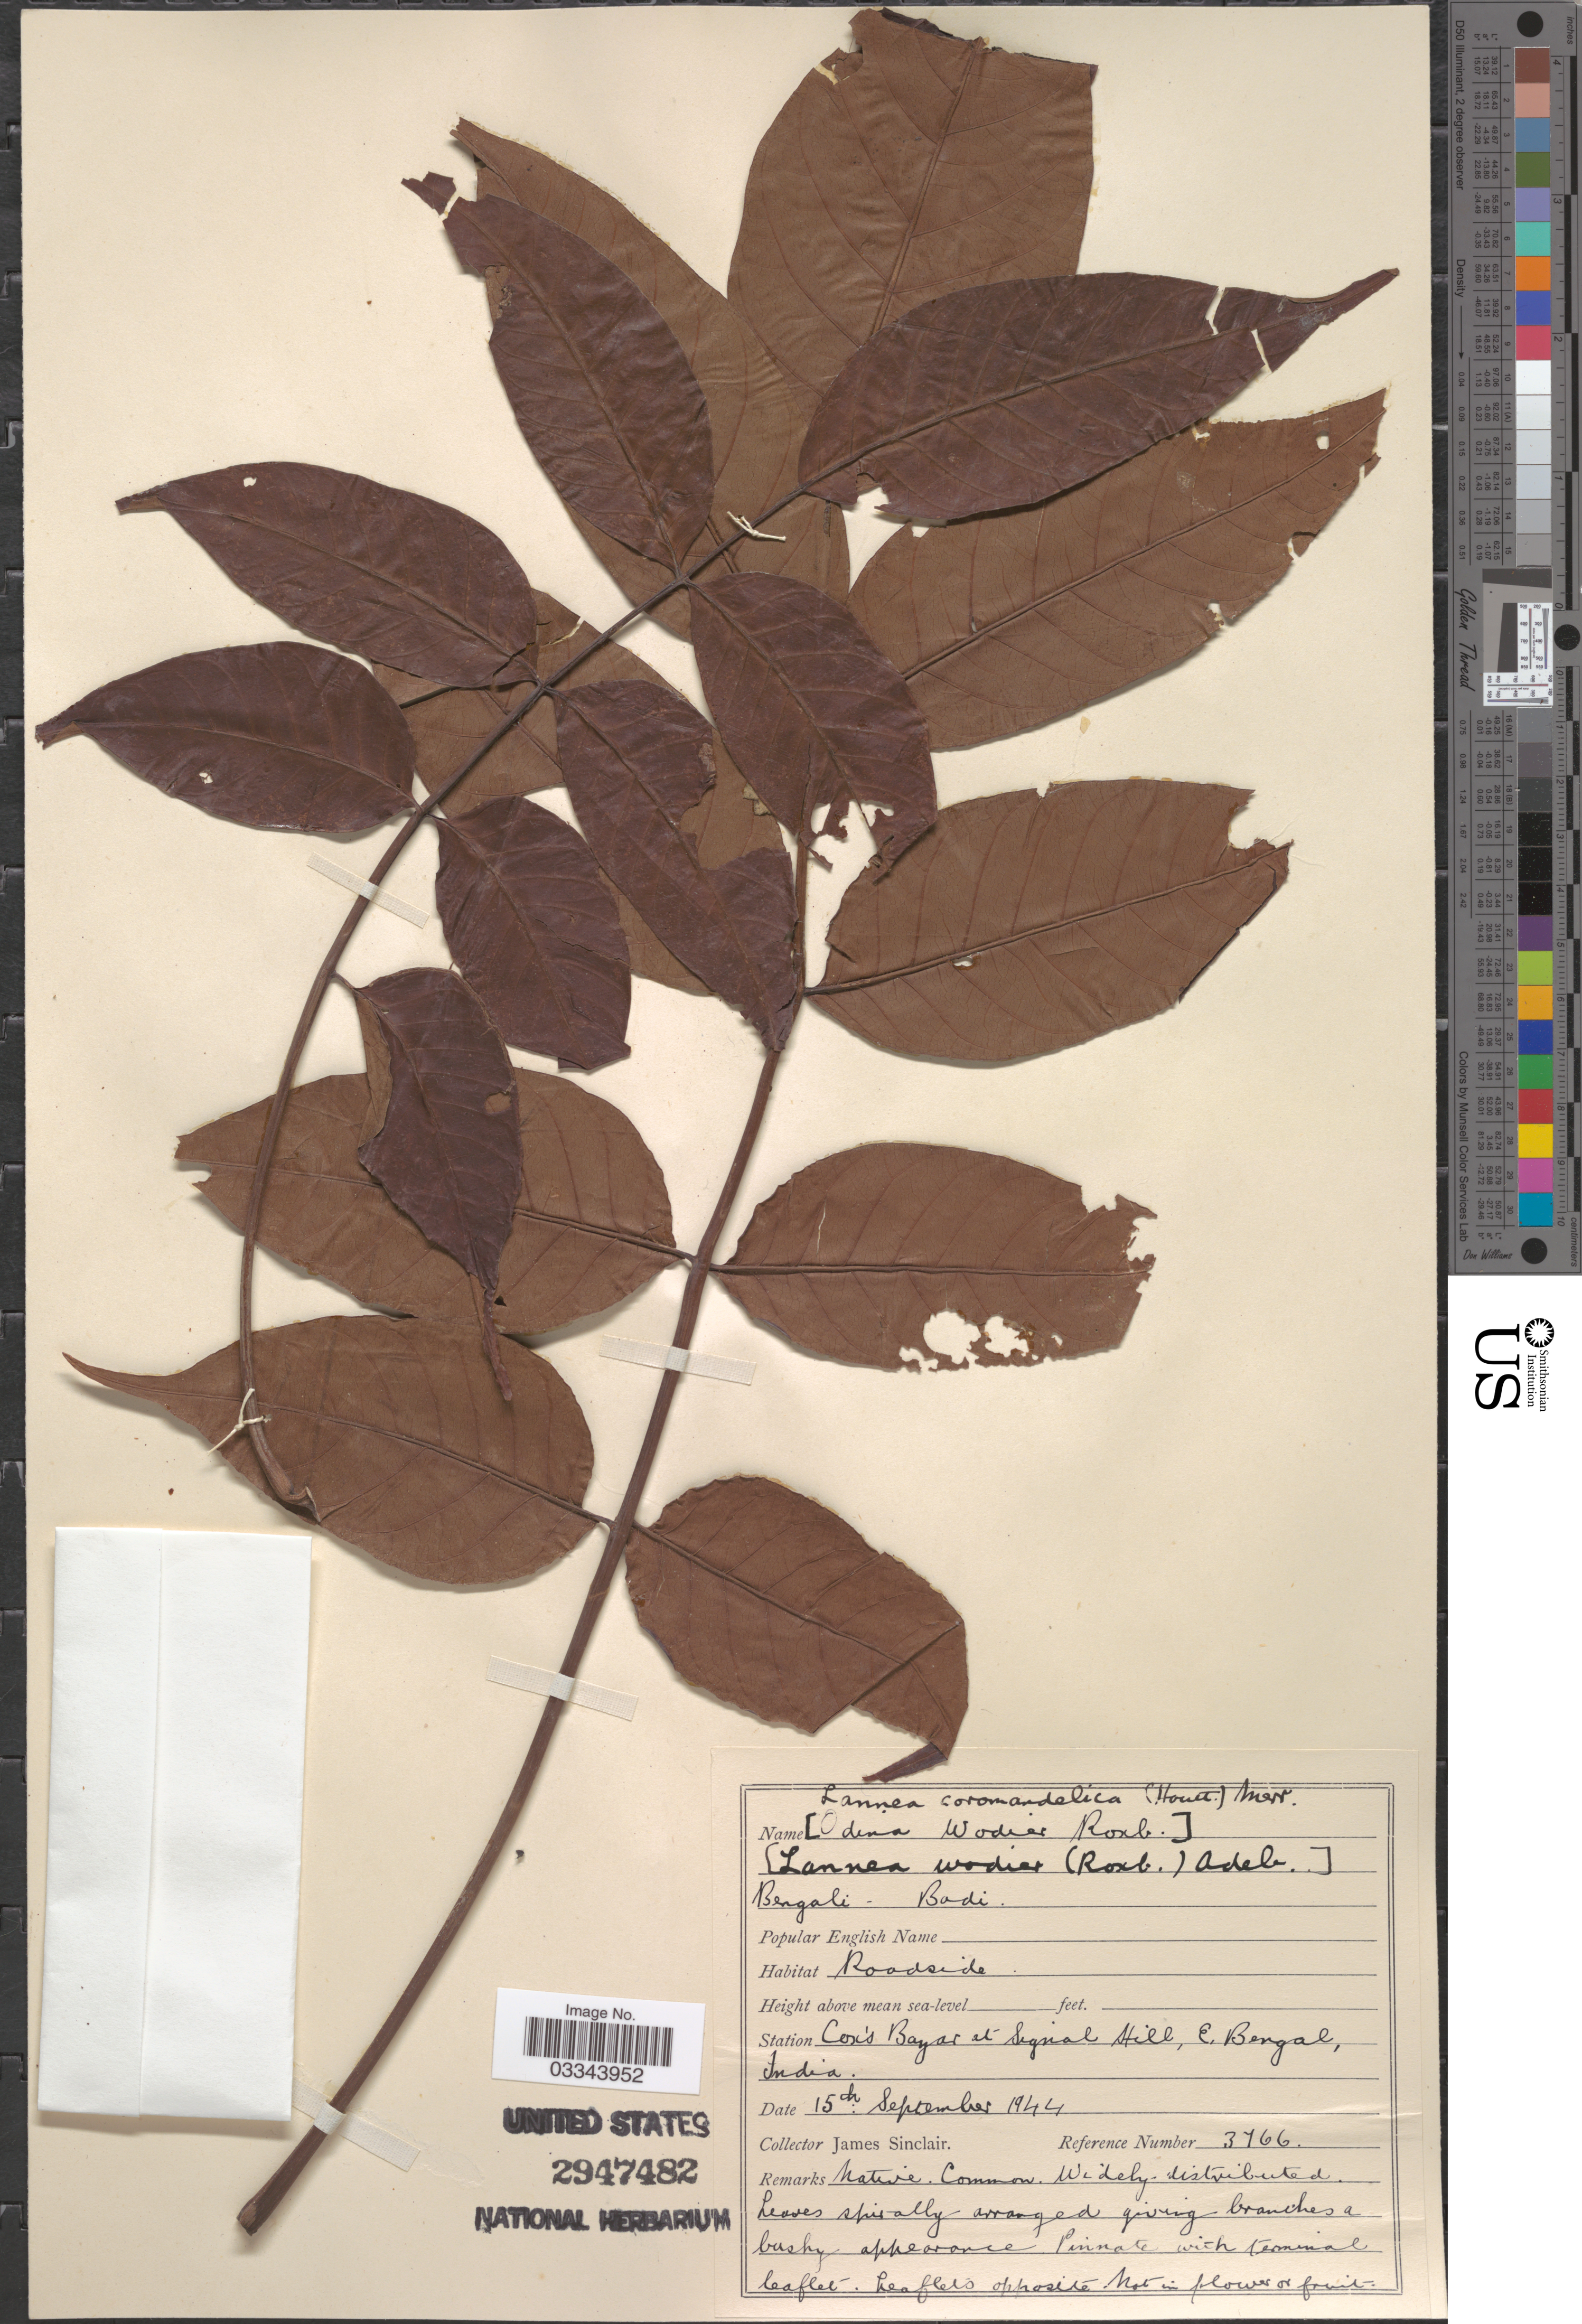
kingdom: Plantae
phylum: Tracheophyta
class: Magnoliopsida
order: Sapindales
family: Anacardiaceae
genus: Lannea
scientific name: Lannea coromandelica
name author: (Houtt.) Merr.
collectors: J. Sinclair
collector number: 3766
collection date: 1944-09-15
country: Bangladesh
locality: Station Cox's Bazar at Signal Hill, E. Bengal, India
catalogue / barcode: US 2947482